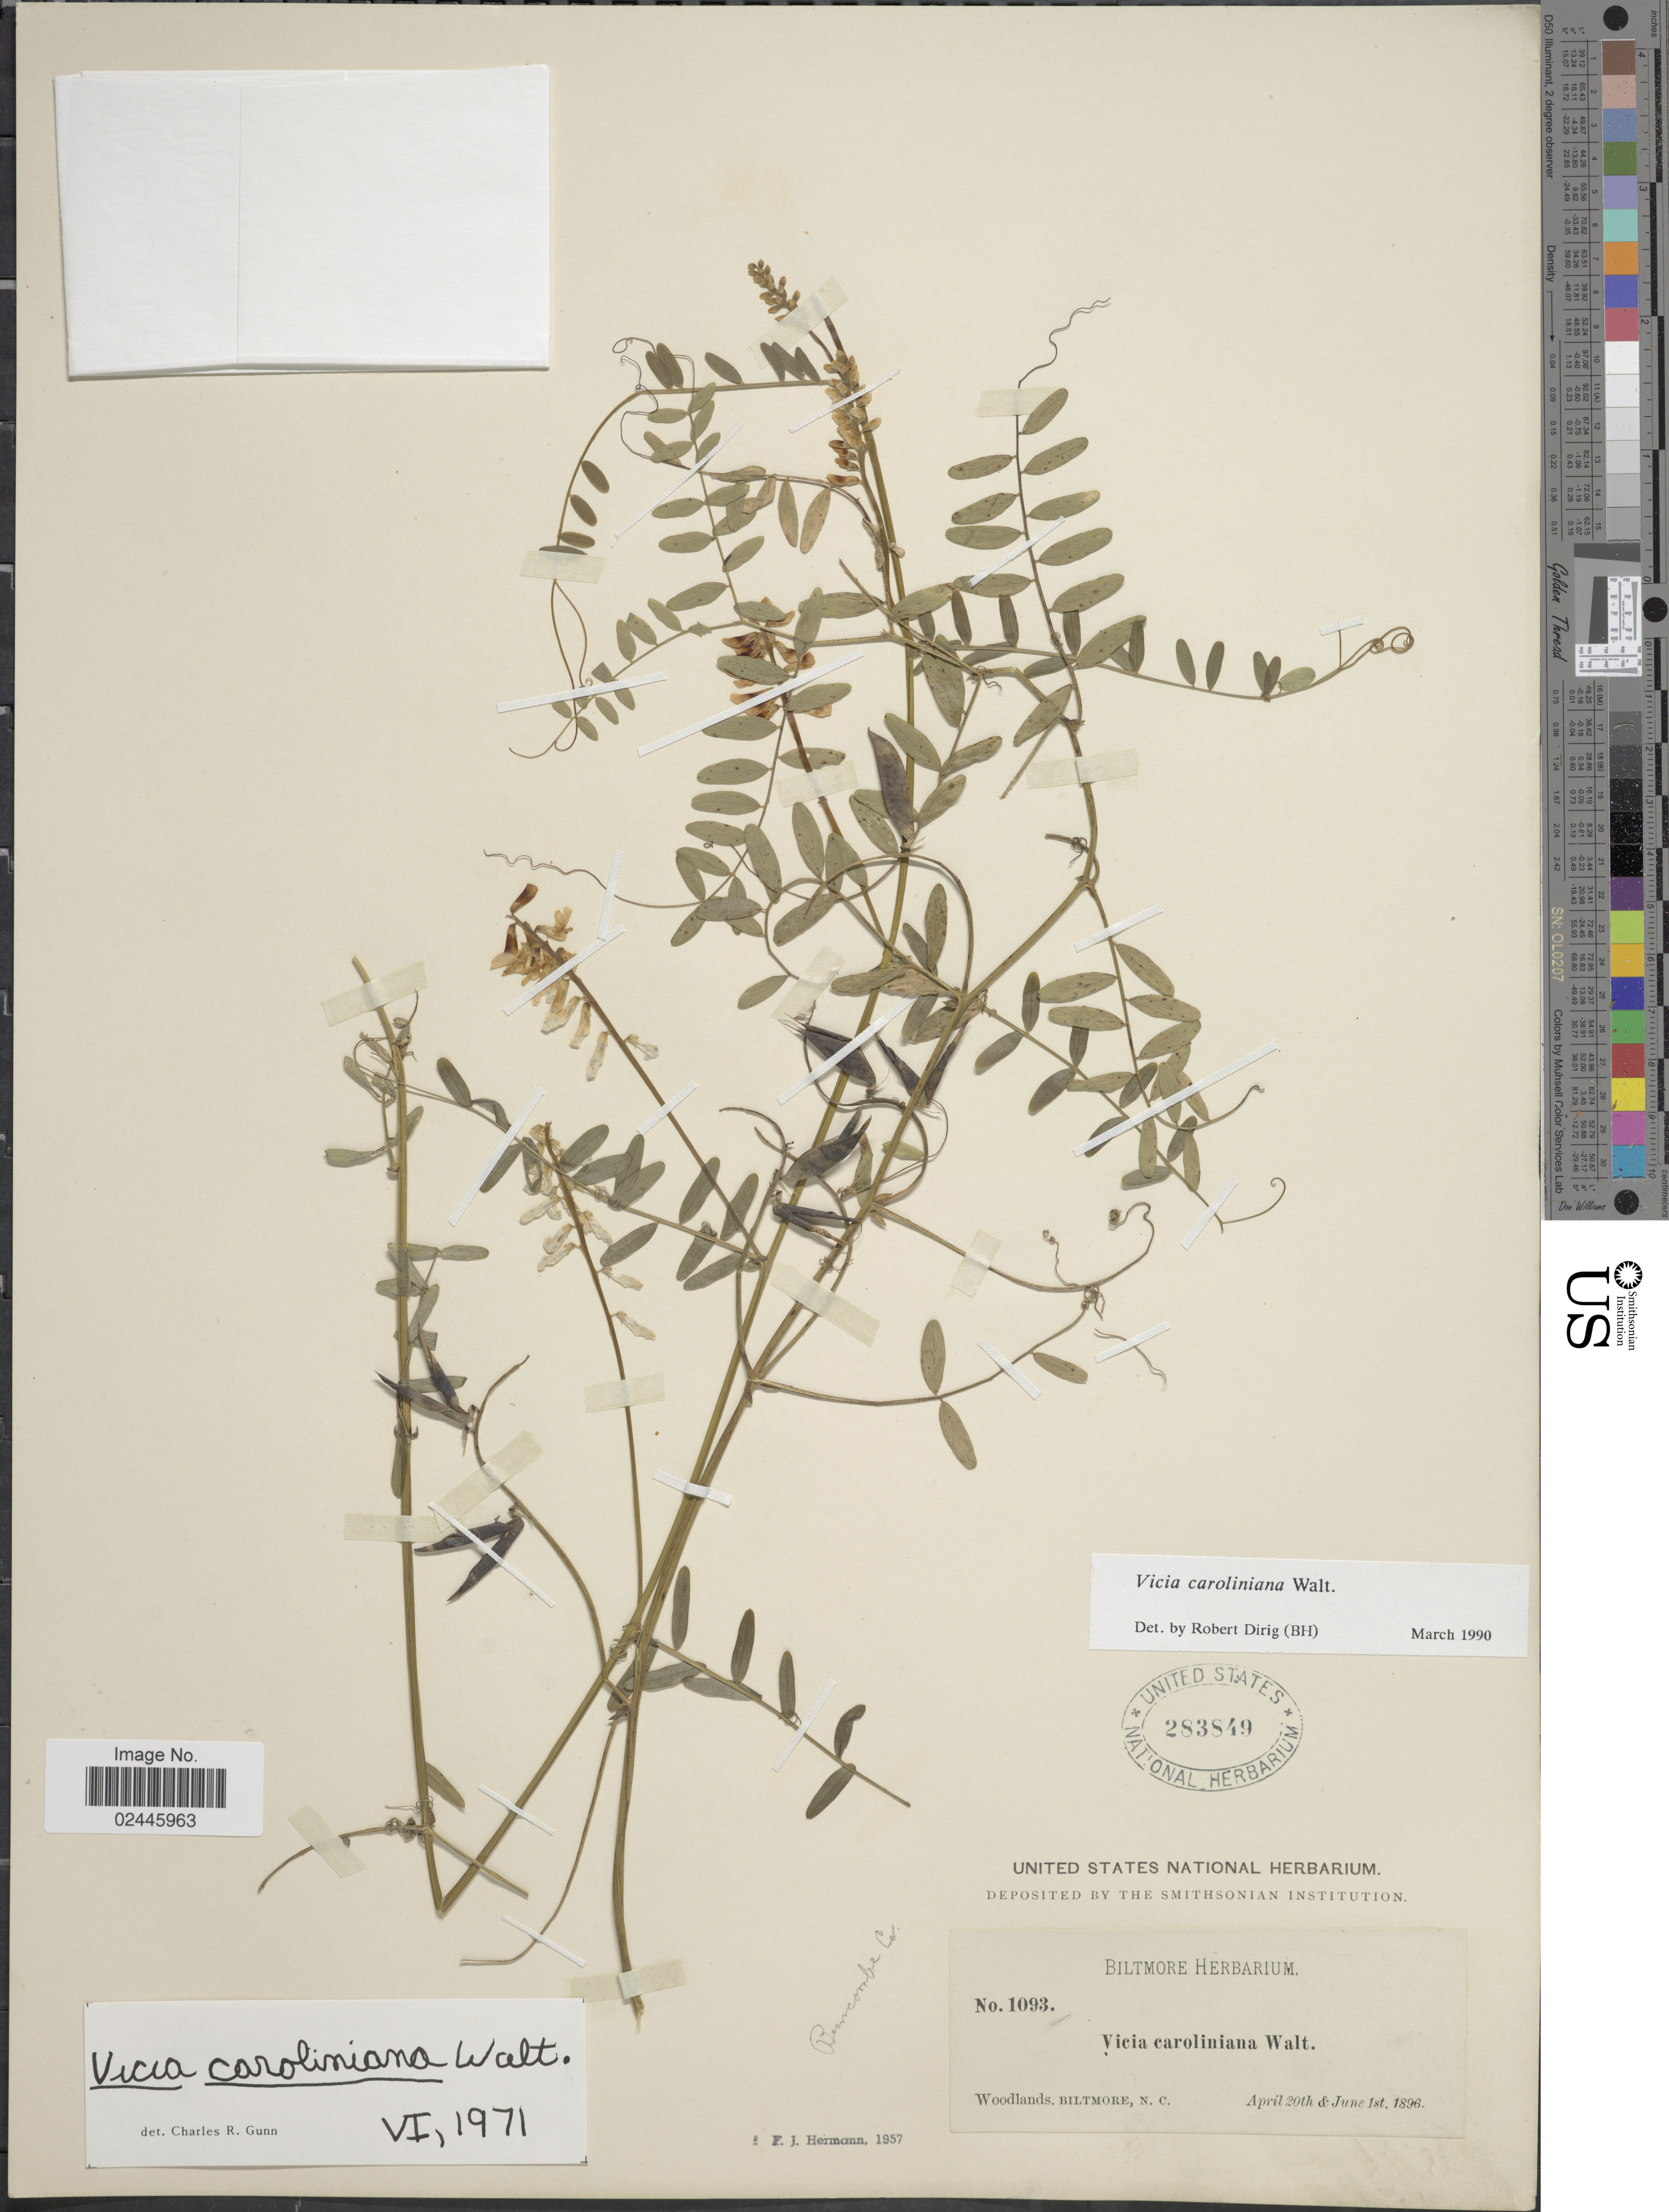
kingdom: Plantae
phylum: Tracheophyta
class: Magnoliopsida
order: Fabales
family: Fabaceae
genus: Vicia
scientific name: Vicia caroliniana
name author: Walter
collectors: ex herb. Biltmore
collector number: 1093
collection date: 1896-04-20/1896-06-01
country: United States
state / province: North Carolina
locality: Woodlands, Biltmore. Barcombe Co.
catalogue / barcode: US 283849